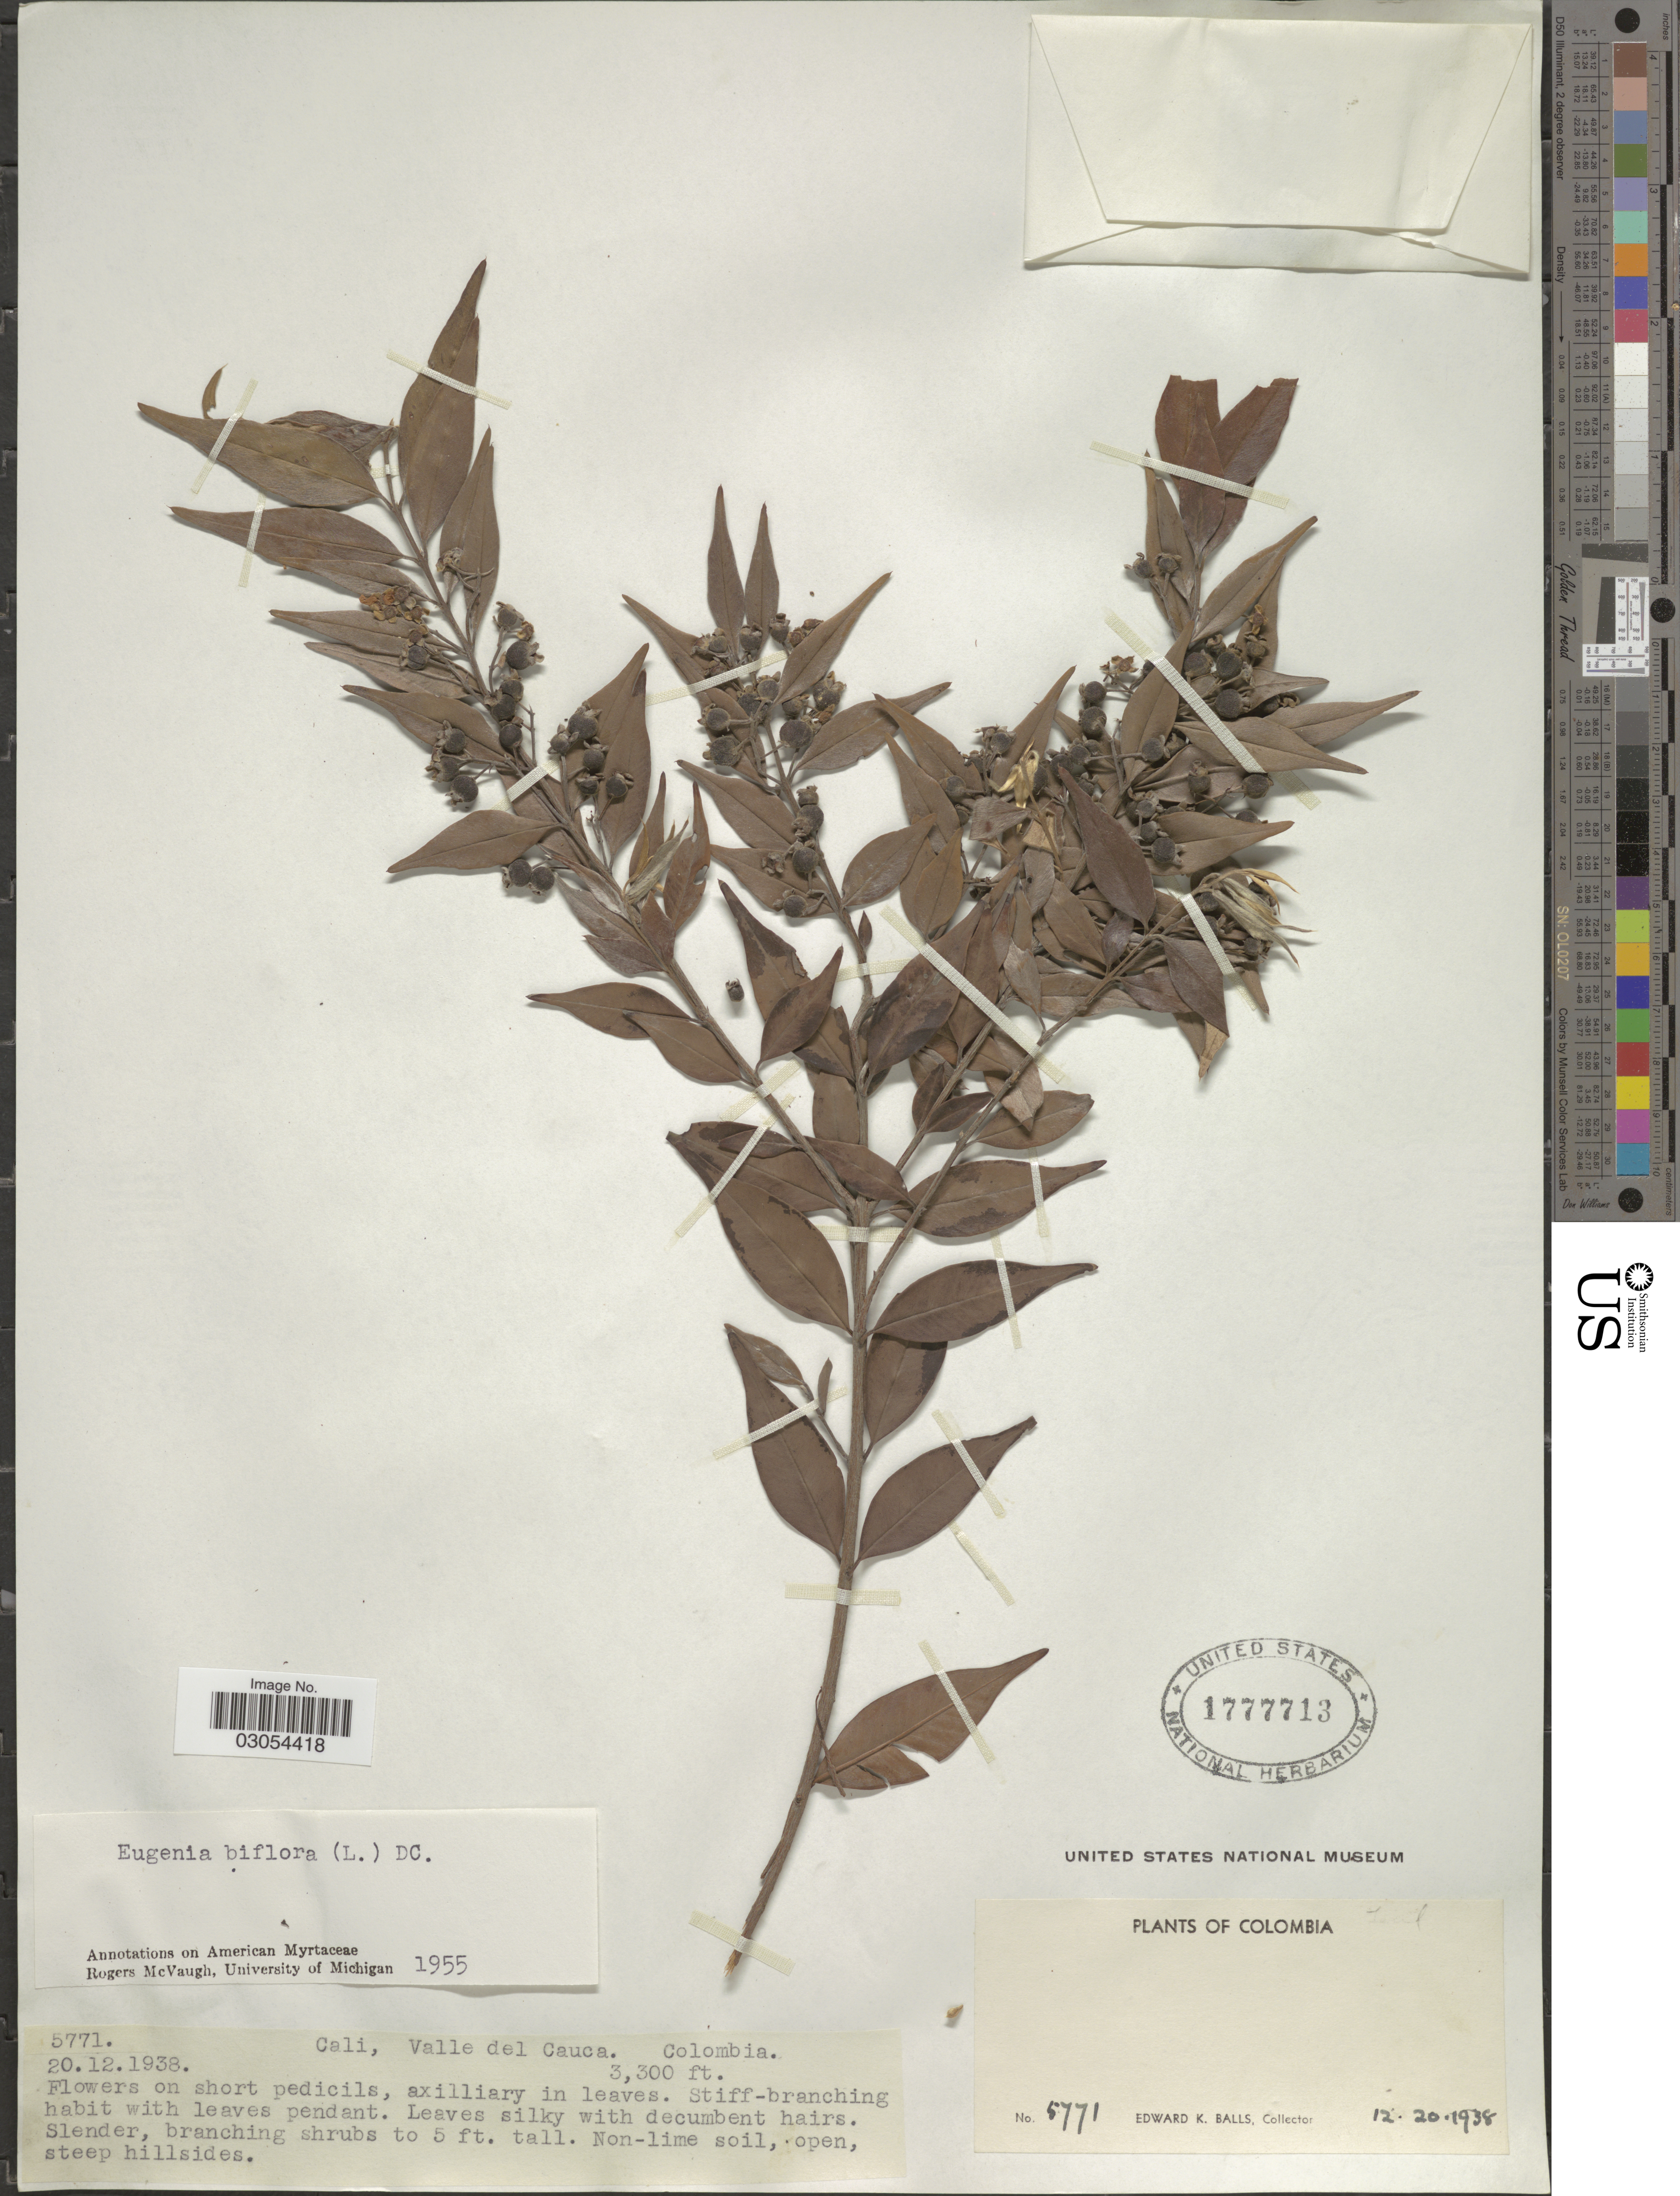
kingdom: Plantae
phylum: Tracheophyta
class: Magnoliopsida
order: Myrtales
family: Myrtaceae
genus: Eugenia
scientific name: Eugenia biflora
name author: (L.) DC.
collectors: E. K. Balls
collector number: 5771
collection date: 1938-12-20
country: Colombia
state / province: Valle del Cauca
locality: Cali, Valle del Cauca.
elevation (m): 1006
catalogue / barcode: US 1777713